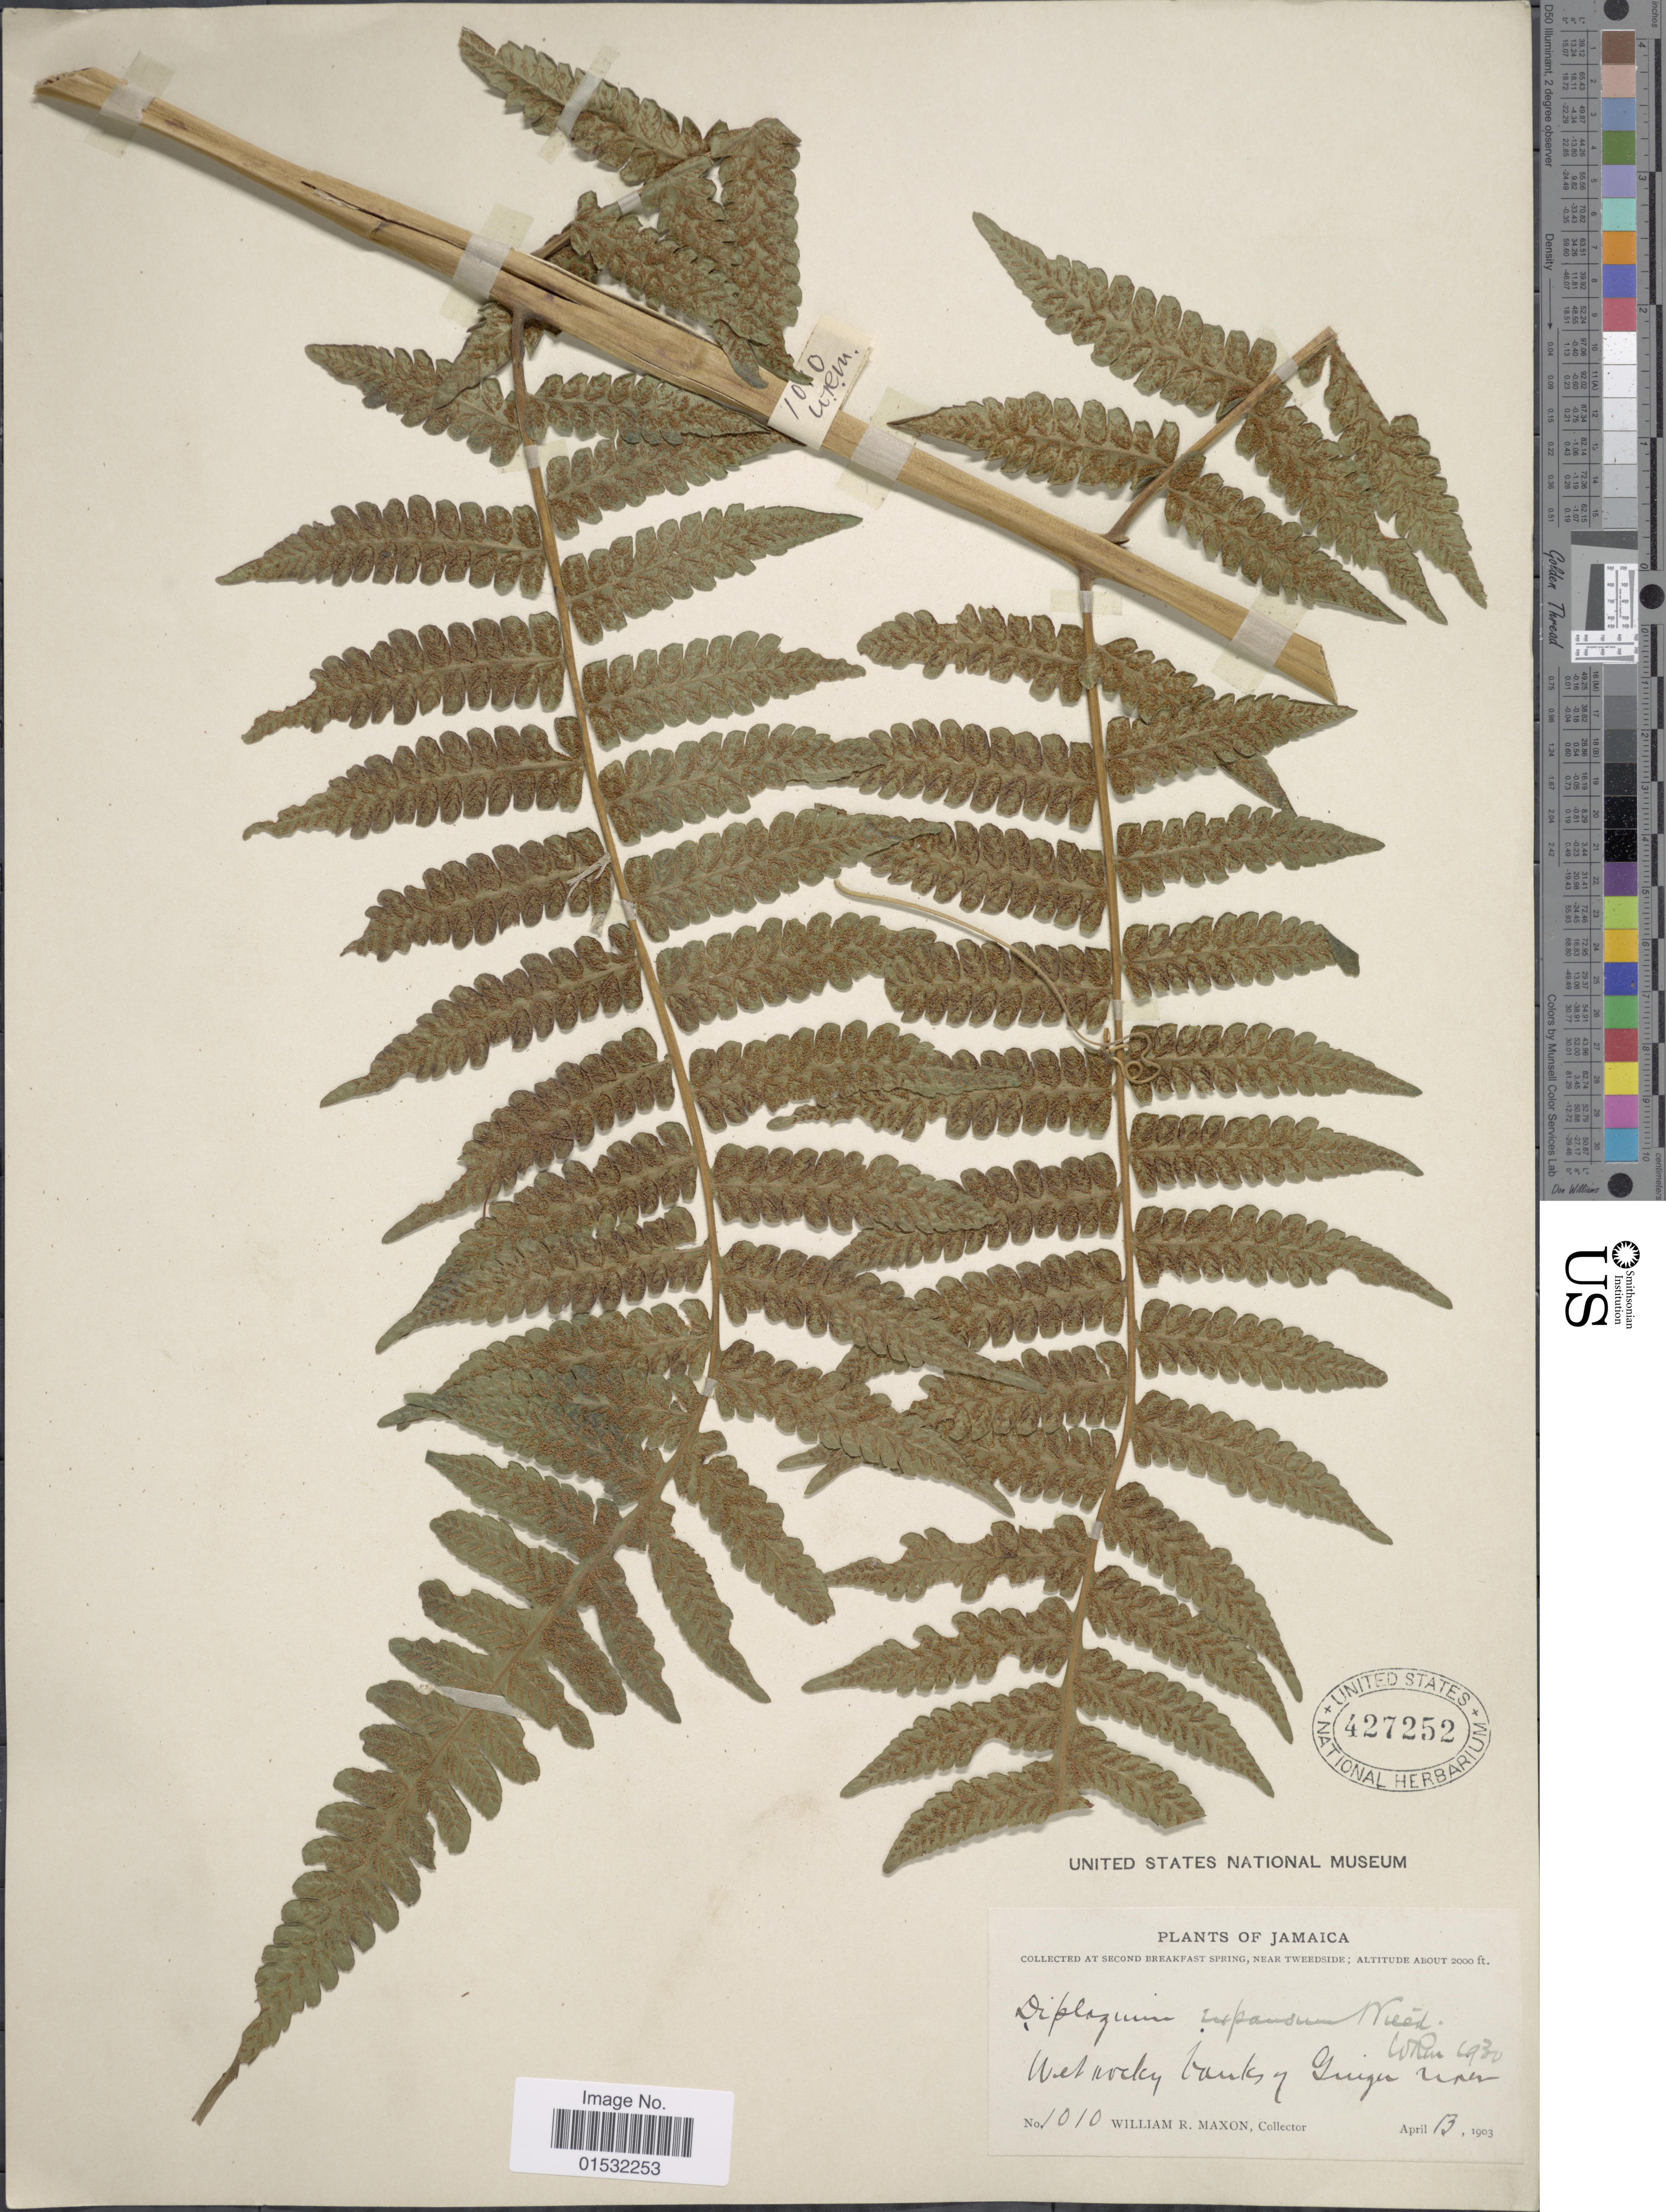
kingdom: Plantae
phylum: Tracheophyta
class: Polypodiopsida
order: Polypodiales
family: Athyriaceae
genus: Diplazium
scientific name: Diplazium expansum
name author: Willd.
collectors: W. R. Maxon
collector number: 1010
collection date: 1903-04-13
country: Jamaica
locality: Second Breakfast Spring, near Tweedside. Wet rocky banks of Ginger River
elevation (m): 610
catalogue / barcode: US 427252